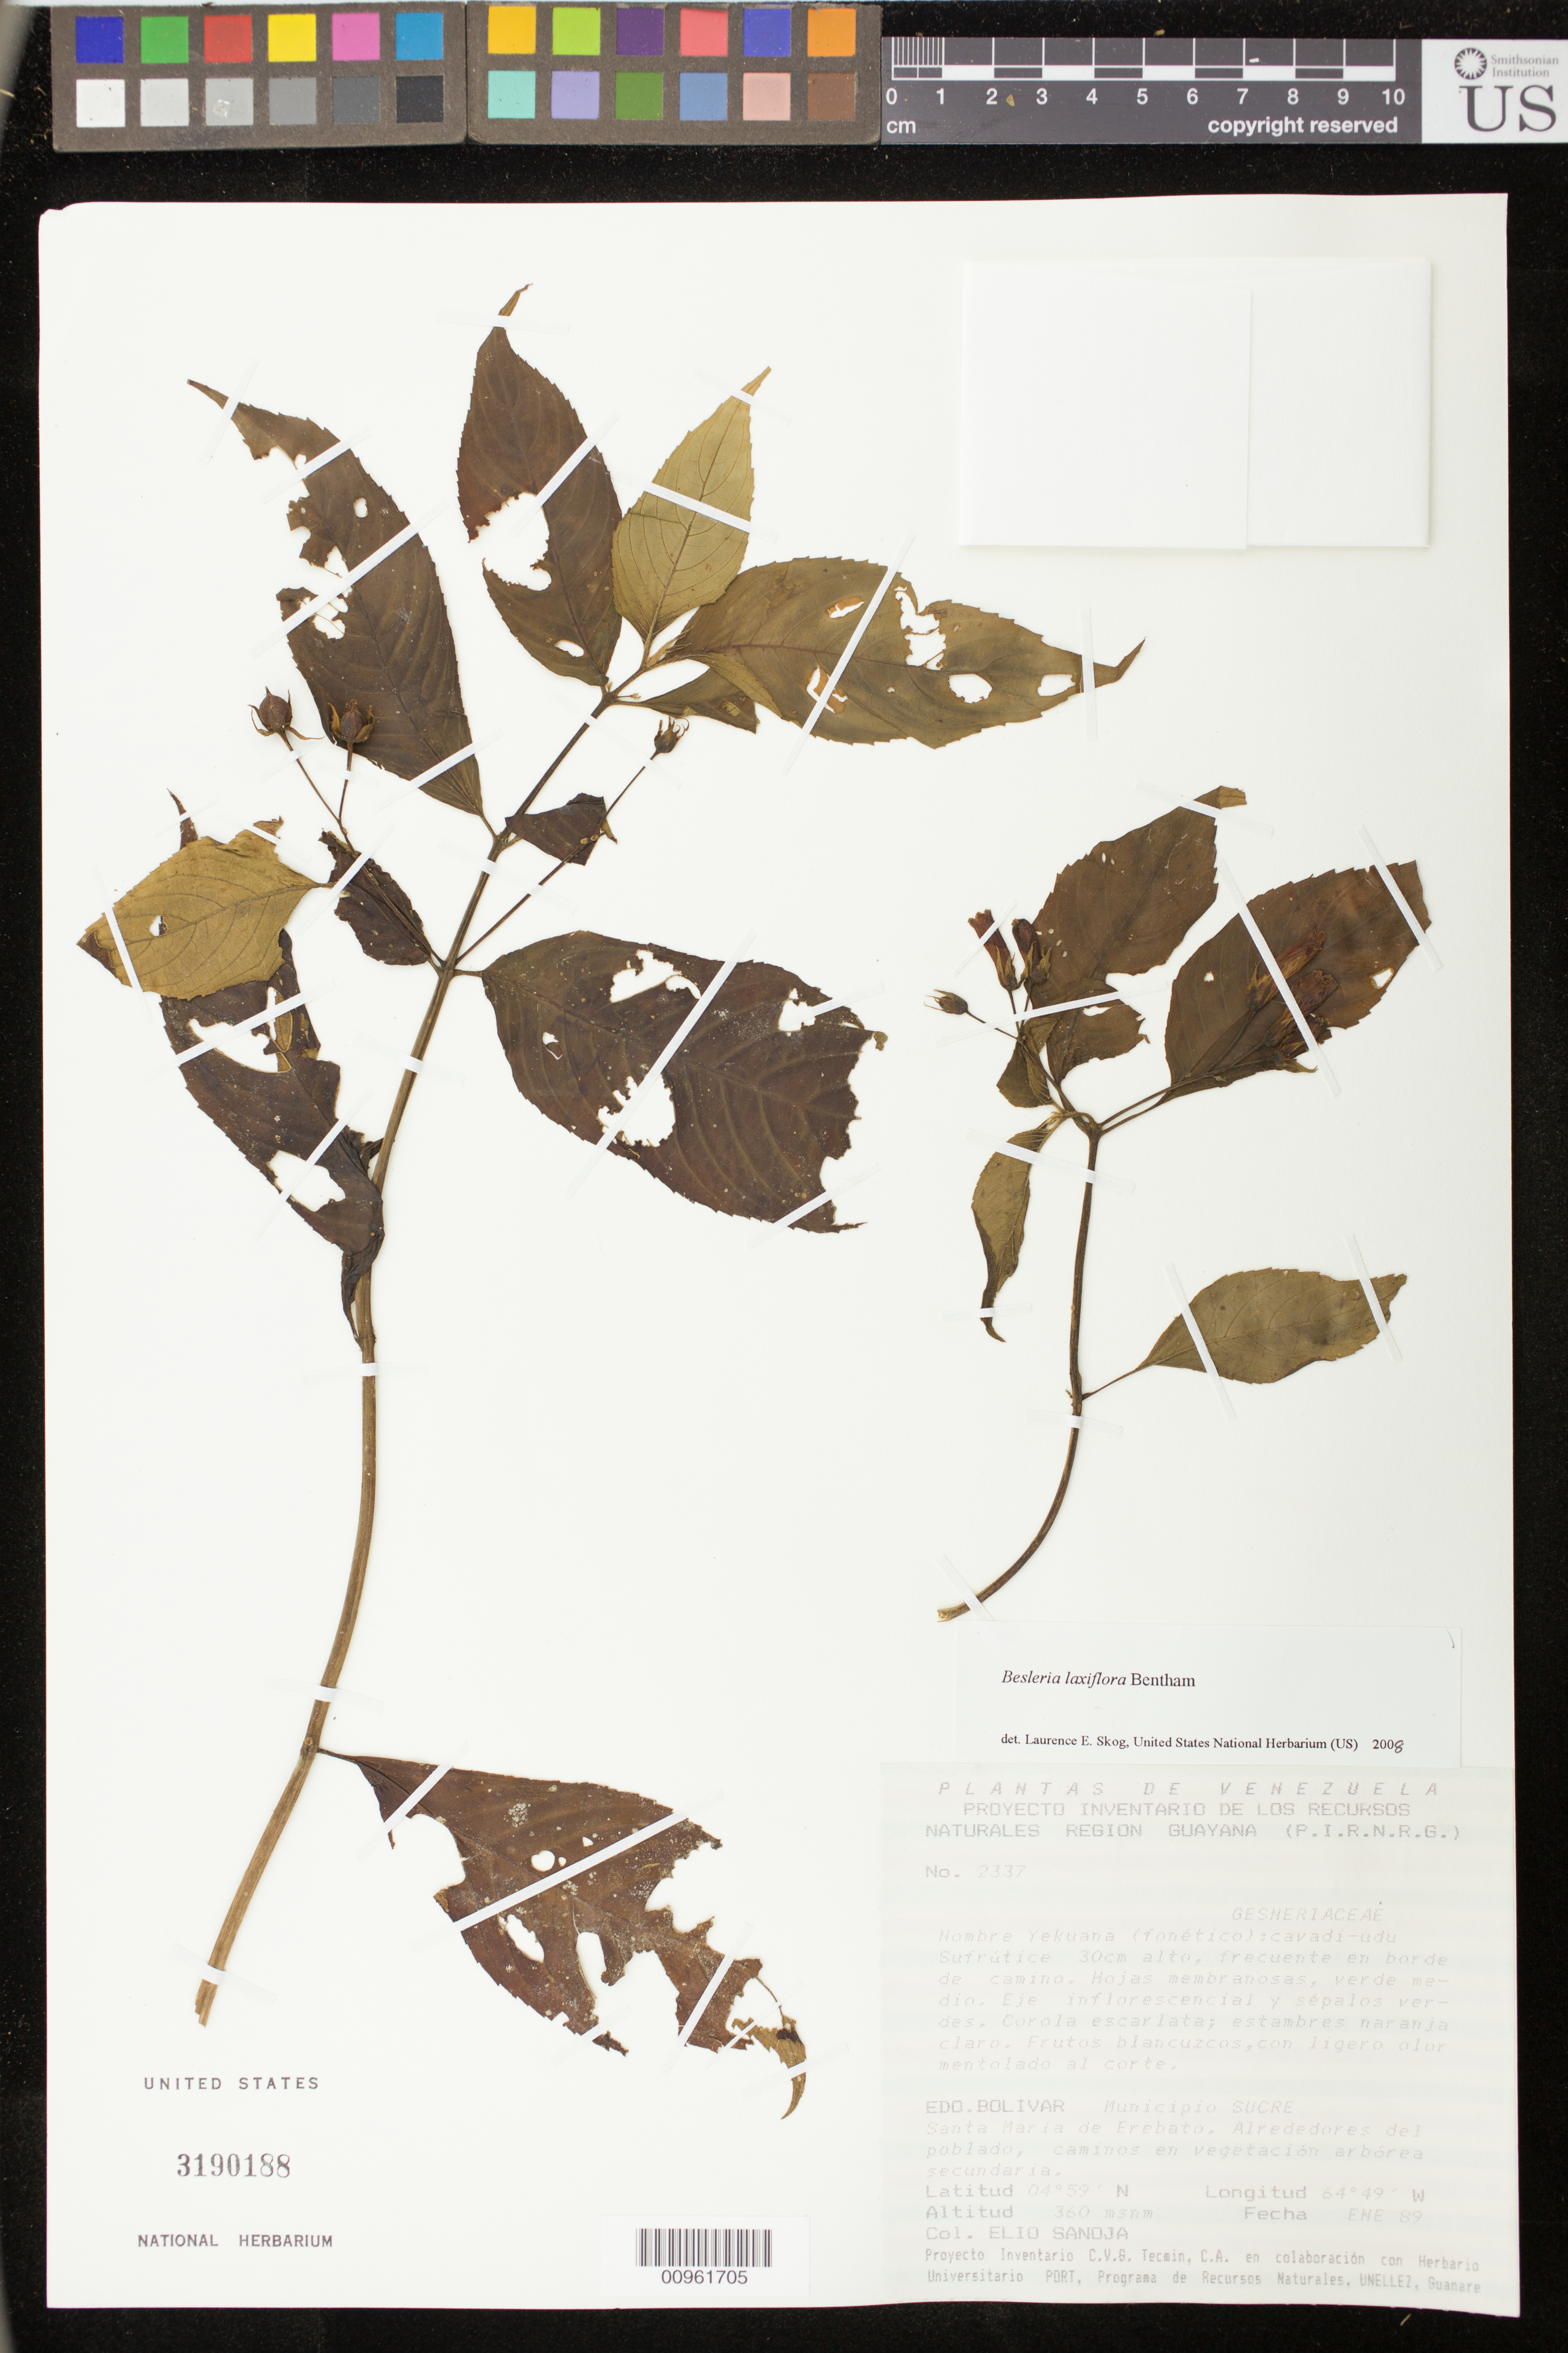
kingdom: Plantae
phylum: Tracheophyta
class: Magnoliopsida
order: Lamiales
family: Gesneriaceae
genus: Besleria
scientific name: Besleria laxiflora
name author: Benth.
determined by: Skog, Laurence E.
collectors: E. Sanoja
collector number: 2337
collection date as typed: Jan 1989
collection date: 1989-01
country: Venezuela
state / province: Bolívar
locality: Edo. Bolivar, Municipio Sucre. Santa María de erebato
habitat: Alrededores del poblado, caminos en vegetación arbórea secundaria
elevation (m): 360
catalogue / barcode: US 3190188